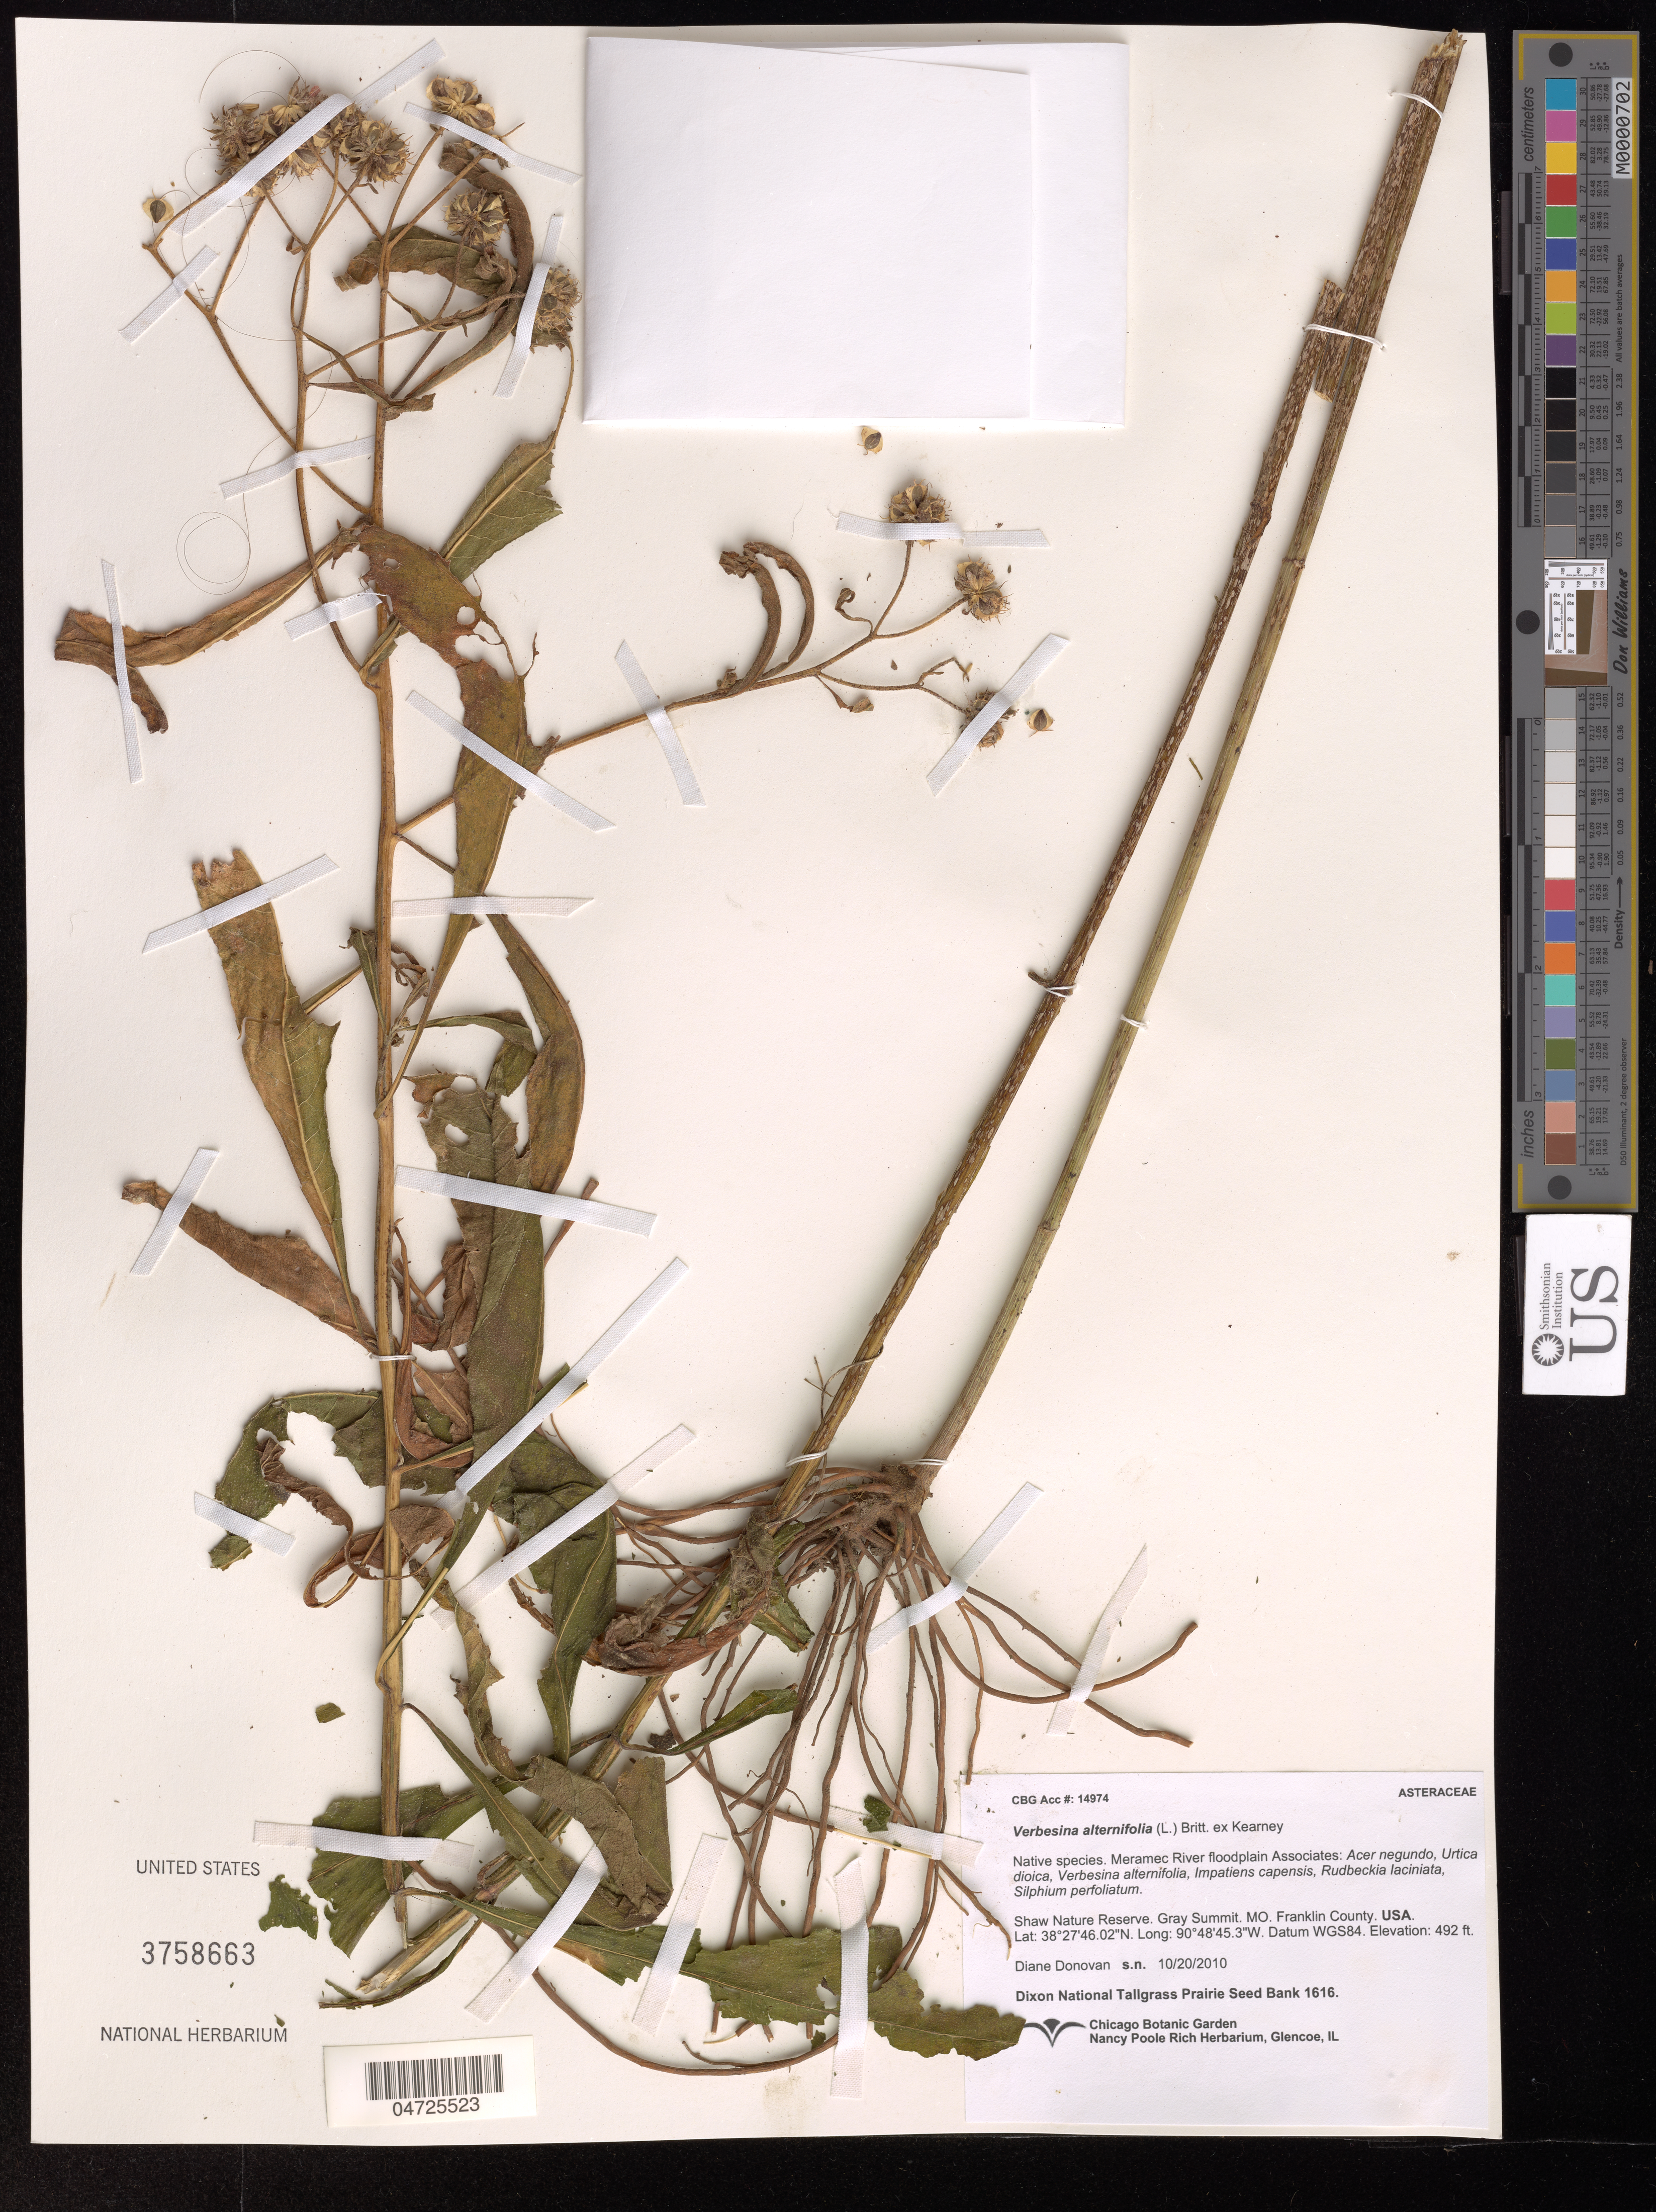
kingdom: Plantae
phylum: Tracheophyta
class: Magnoliopsida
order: Asterales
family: Asteraceae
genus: Verbesina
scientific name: Verbesina alternifolia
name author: (L.) Britton ex Kearney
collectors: D. Donovan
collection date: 2010-10-20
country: United States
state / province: Missouri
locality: Meramic River floodplain. Shaw Nature Reserve. Gray Summit. Franklin County. Datum WGS84.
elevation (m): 150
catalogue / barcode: US 3758663